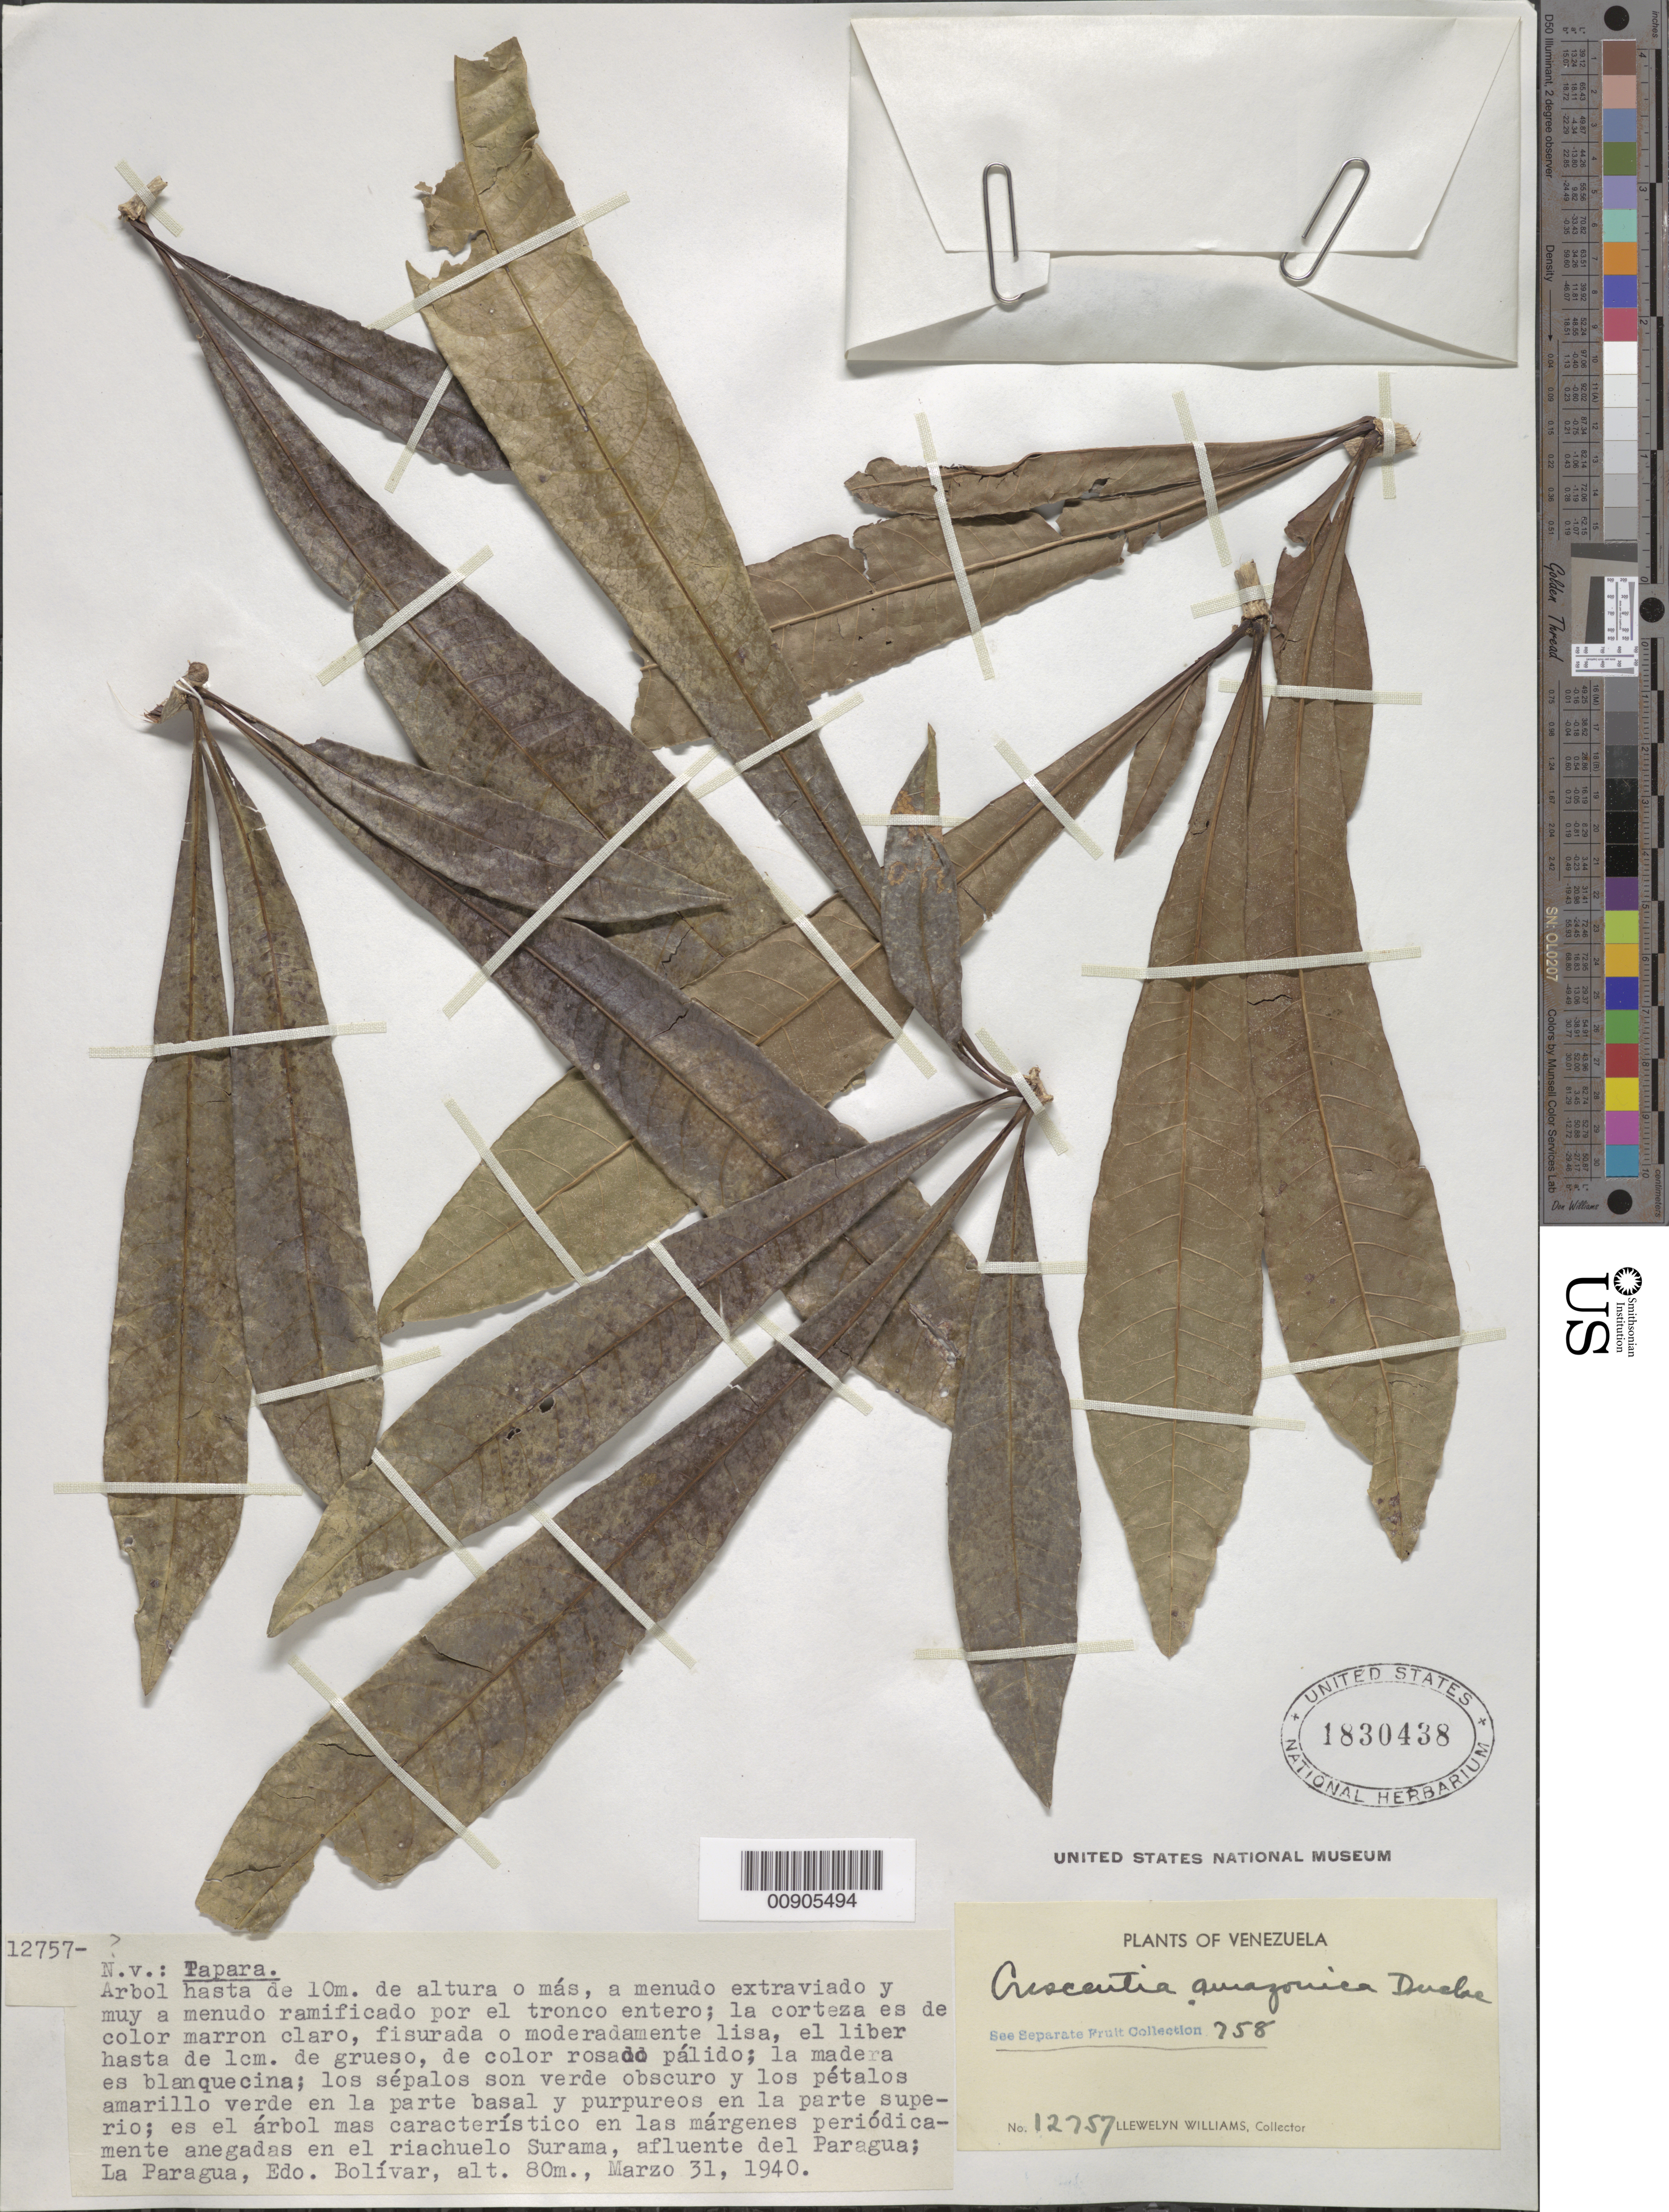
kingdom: Plantae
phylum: Tracheophyta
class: Magnoliopsida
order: Lamiales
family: Bignoniaceae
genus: Crescentia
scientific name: Crescentia amazonica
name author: Ducke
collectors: Ll. Williams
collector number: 12757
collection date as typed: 31-Mar-40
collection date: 1940-03-31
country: Venezuela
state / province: Bolívar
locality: La Paragua, riachuelo Surama, afluente del Paragua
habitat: Márgenes periódicamente anegadas en el riachuelo Surama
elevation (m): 80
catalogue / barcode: US 1830428